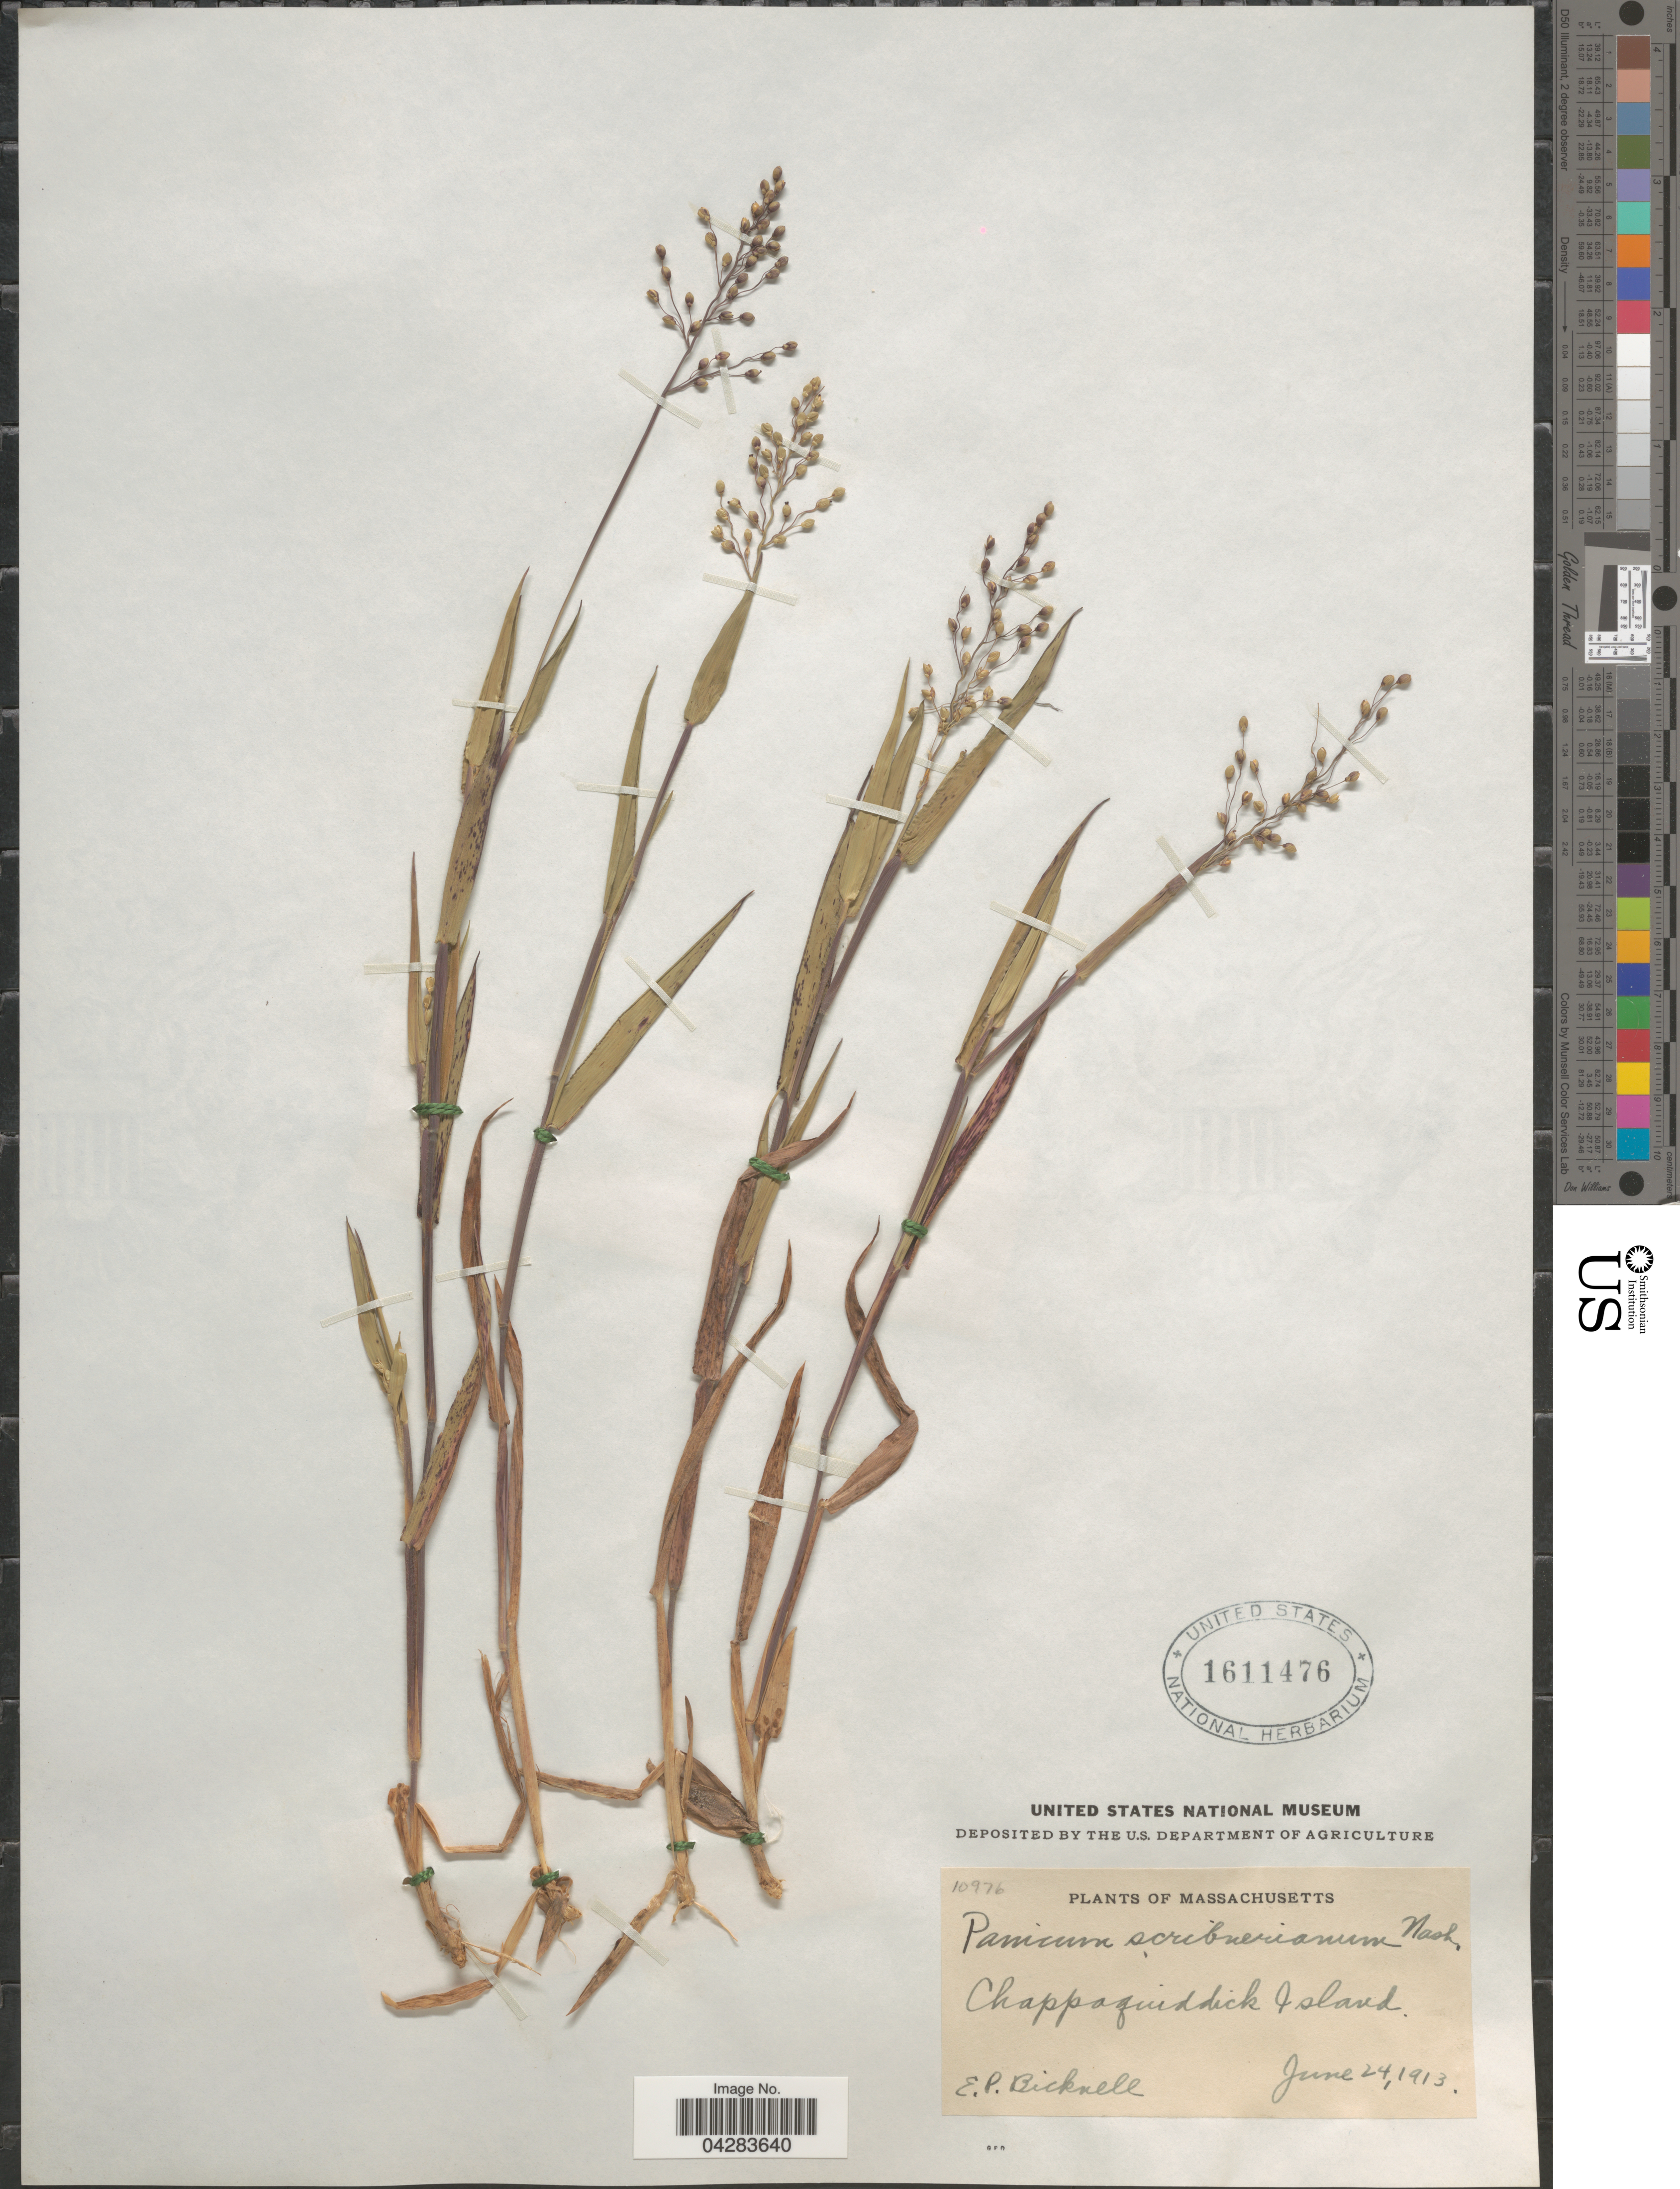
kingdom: Plantae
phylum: Tracheophyta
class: Liliopsida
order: Poales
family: Poaceae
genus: Dichanthelium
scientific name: Dichanthelium oligosanthes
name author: (Schult.) Gould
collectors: E. P. Bicknell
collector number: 10976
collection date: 1913-06-24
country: United States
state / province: Massachusetts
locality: Chappaquiddick Island.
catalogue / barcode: US 1611476